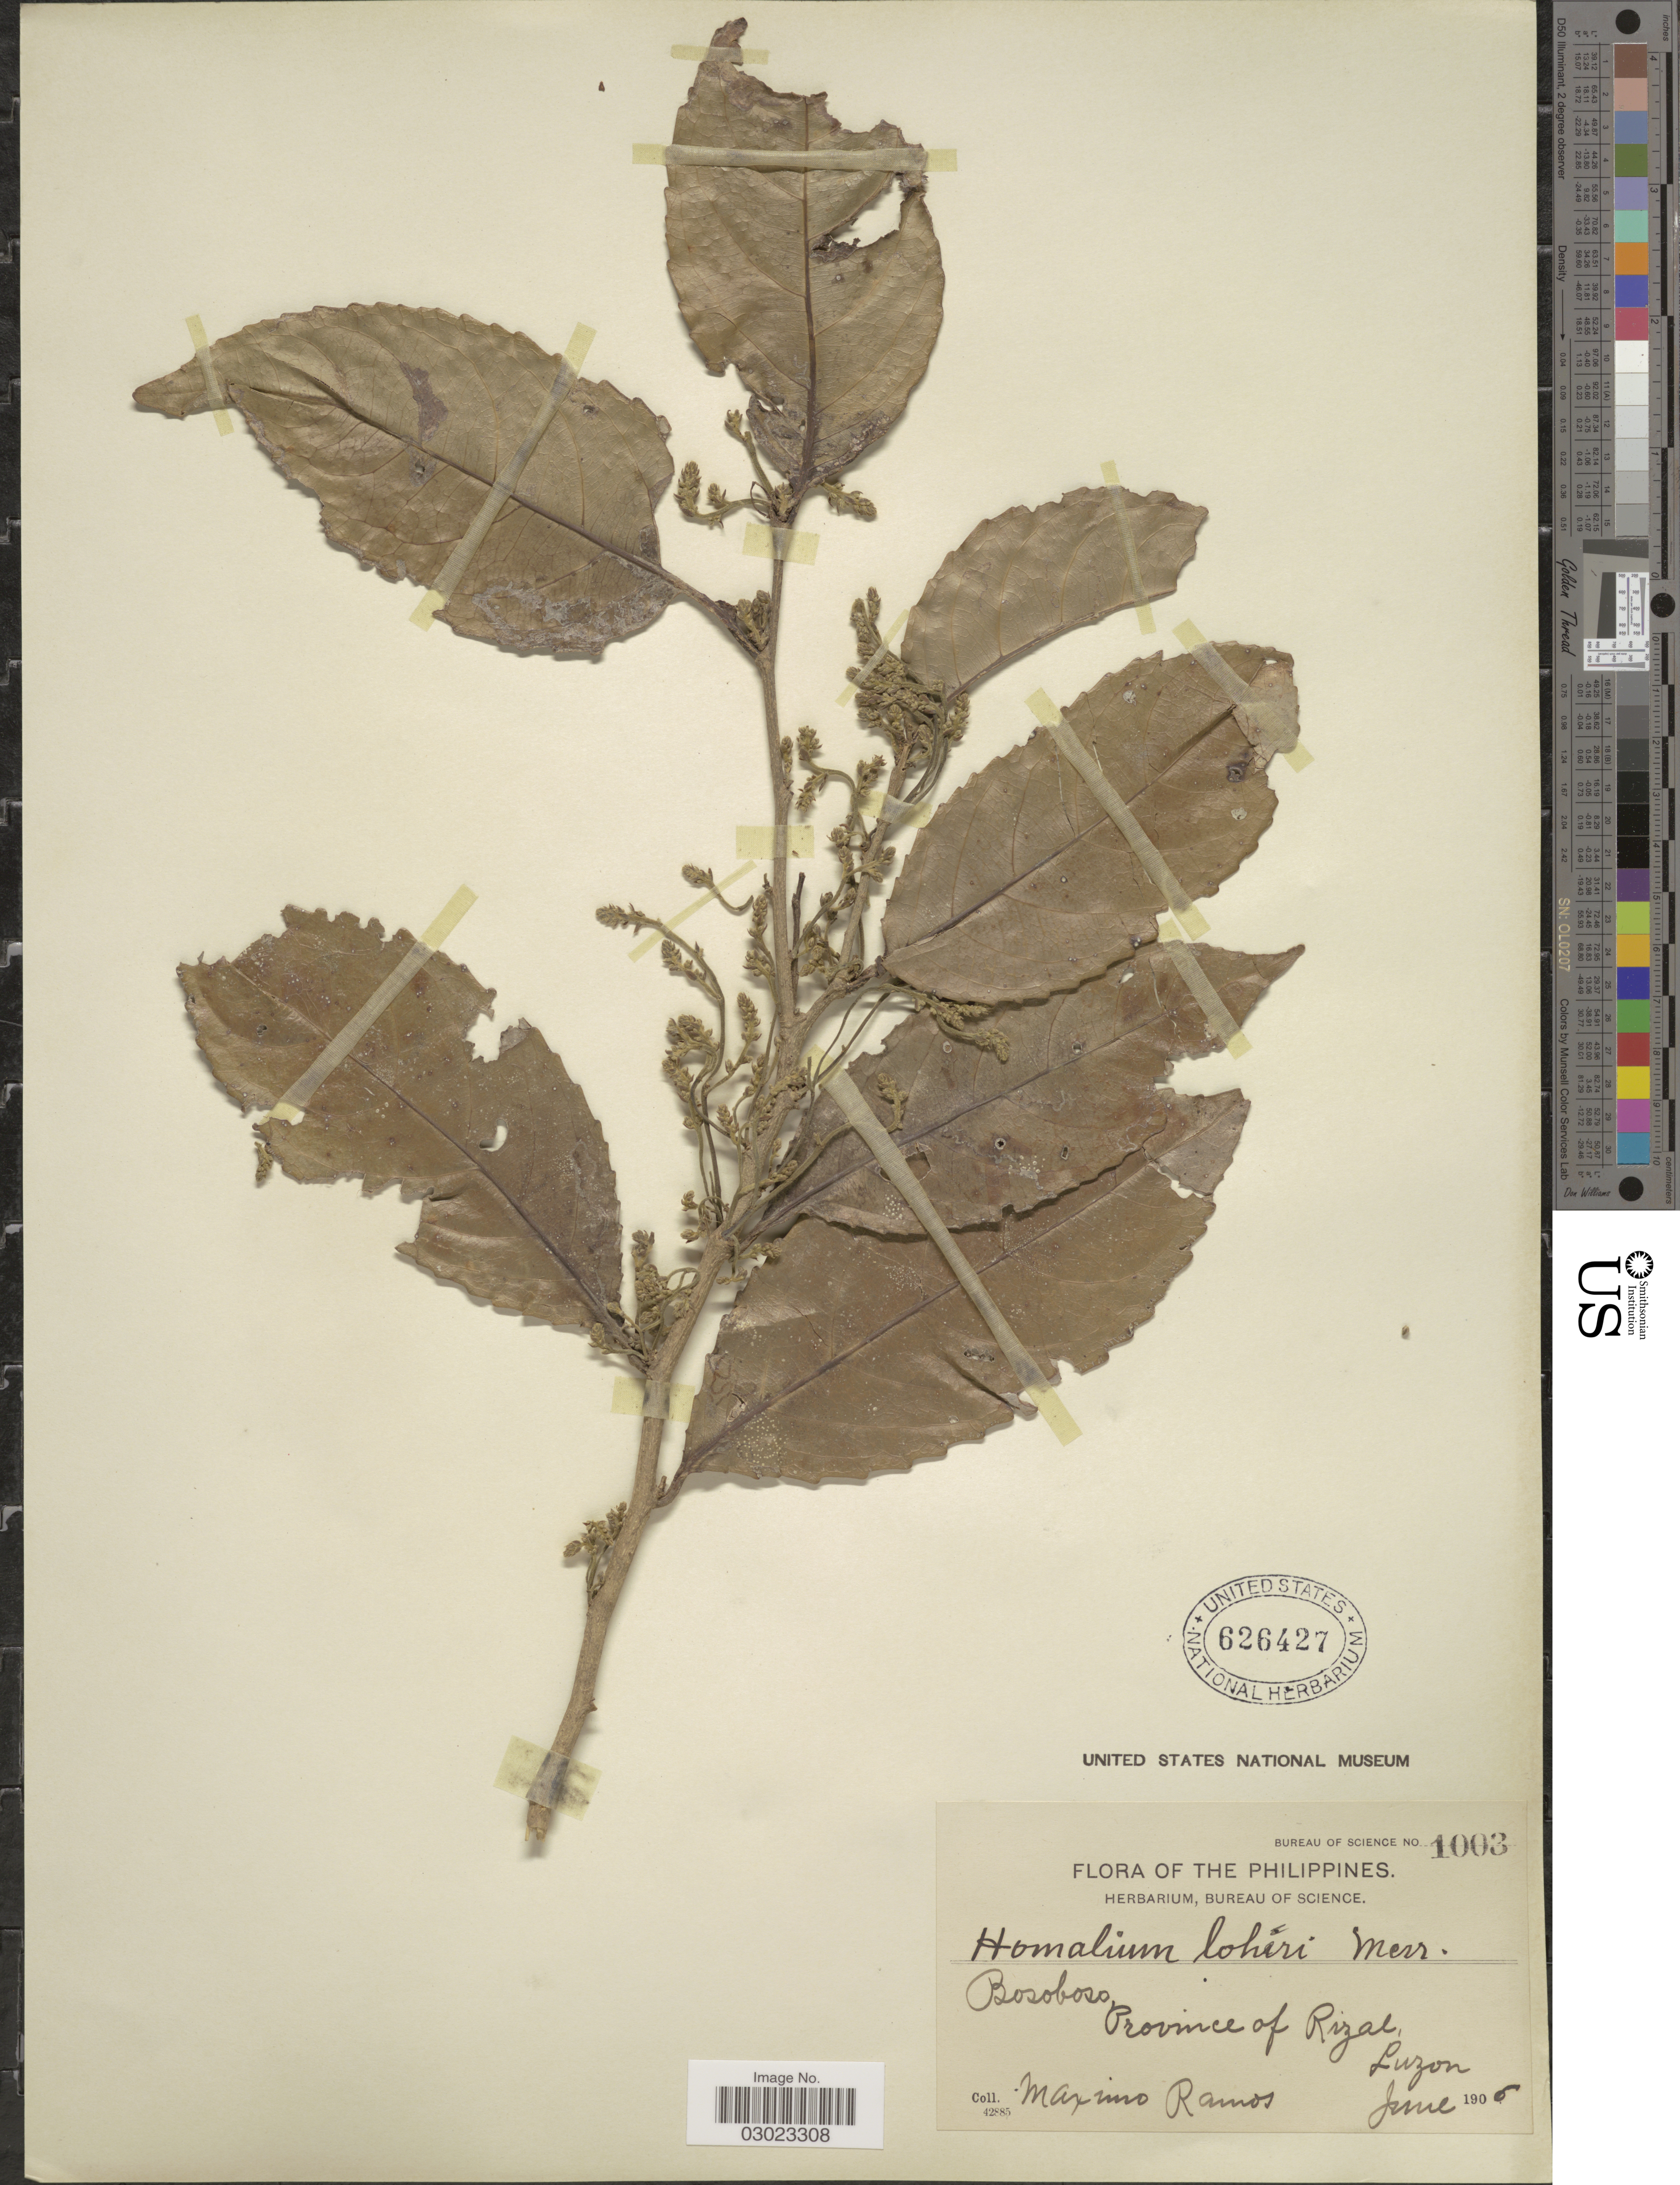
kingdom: Plantae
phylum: Tracheophyta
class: Magnoliopsida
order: Malpighiales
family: Salicaceae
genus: Homalium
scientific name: Homalium loheri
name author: Merr.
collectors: M. Ramos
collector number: Bureau of Science 1003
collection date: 1906-06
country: Philippines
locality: Bosoboso, Province of Rizal, Luzon.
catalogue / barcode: US 626427